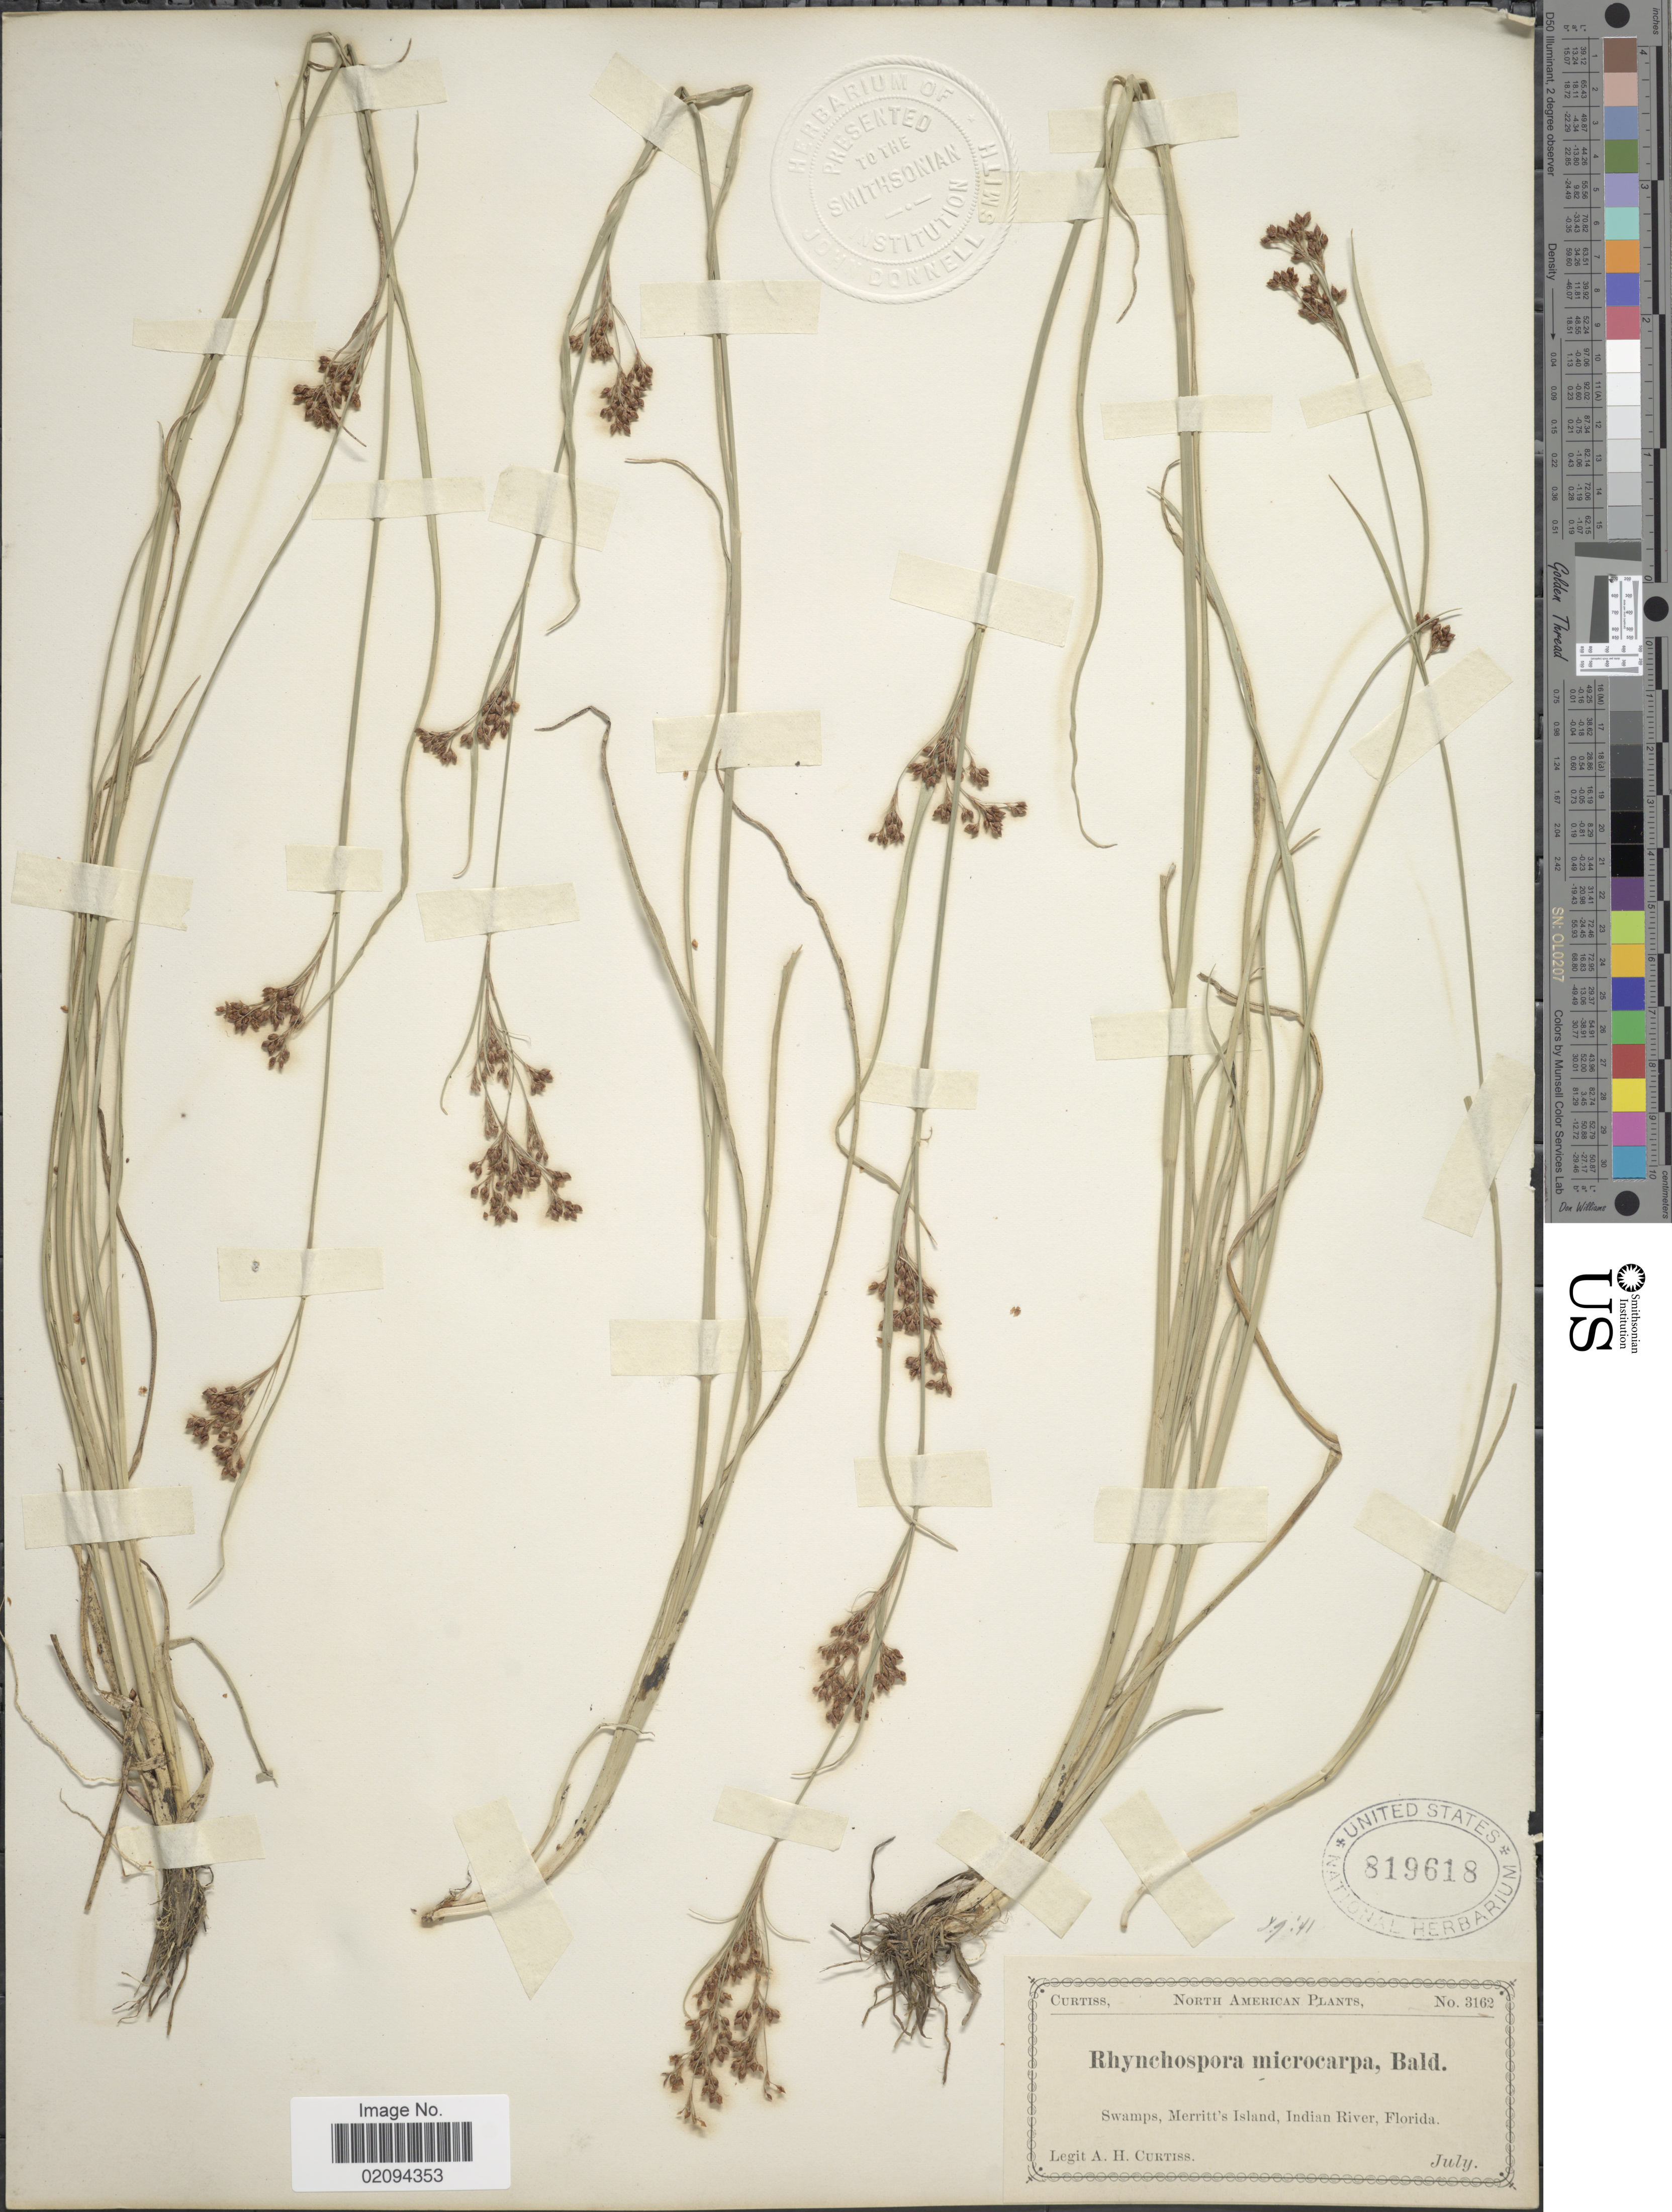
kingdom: Plantae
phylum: Tracheophyta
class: Liliopsida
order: Poales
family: Cyperaceae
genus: Rhynchospora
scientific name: Rhynchospora microcarpa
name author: Baldwin ex A. Gray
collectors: A. H. Curtiss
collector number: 3162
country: United States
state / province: Florida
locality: Swamps, Merritt's Island, Indian River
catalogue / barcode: US 819618